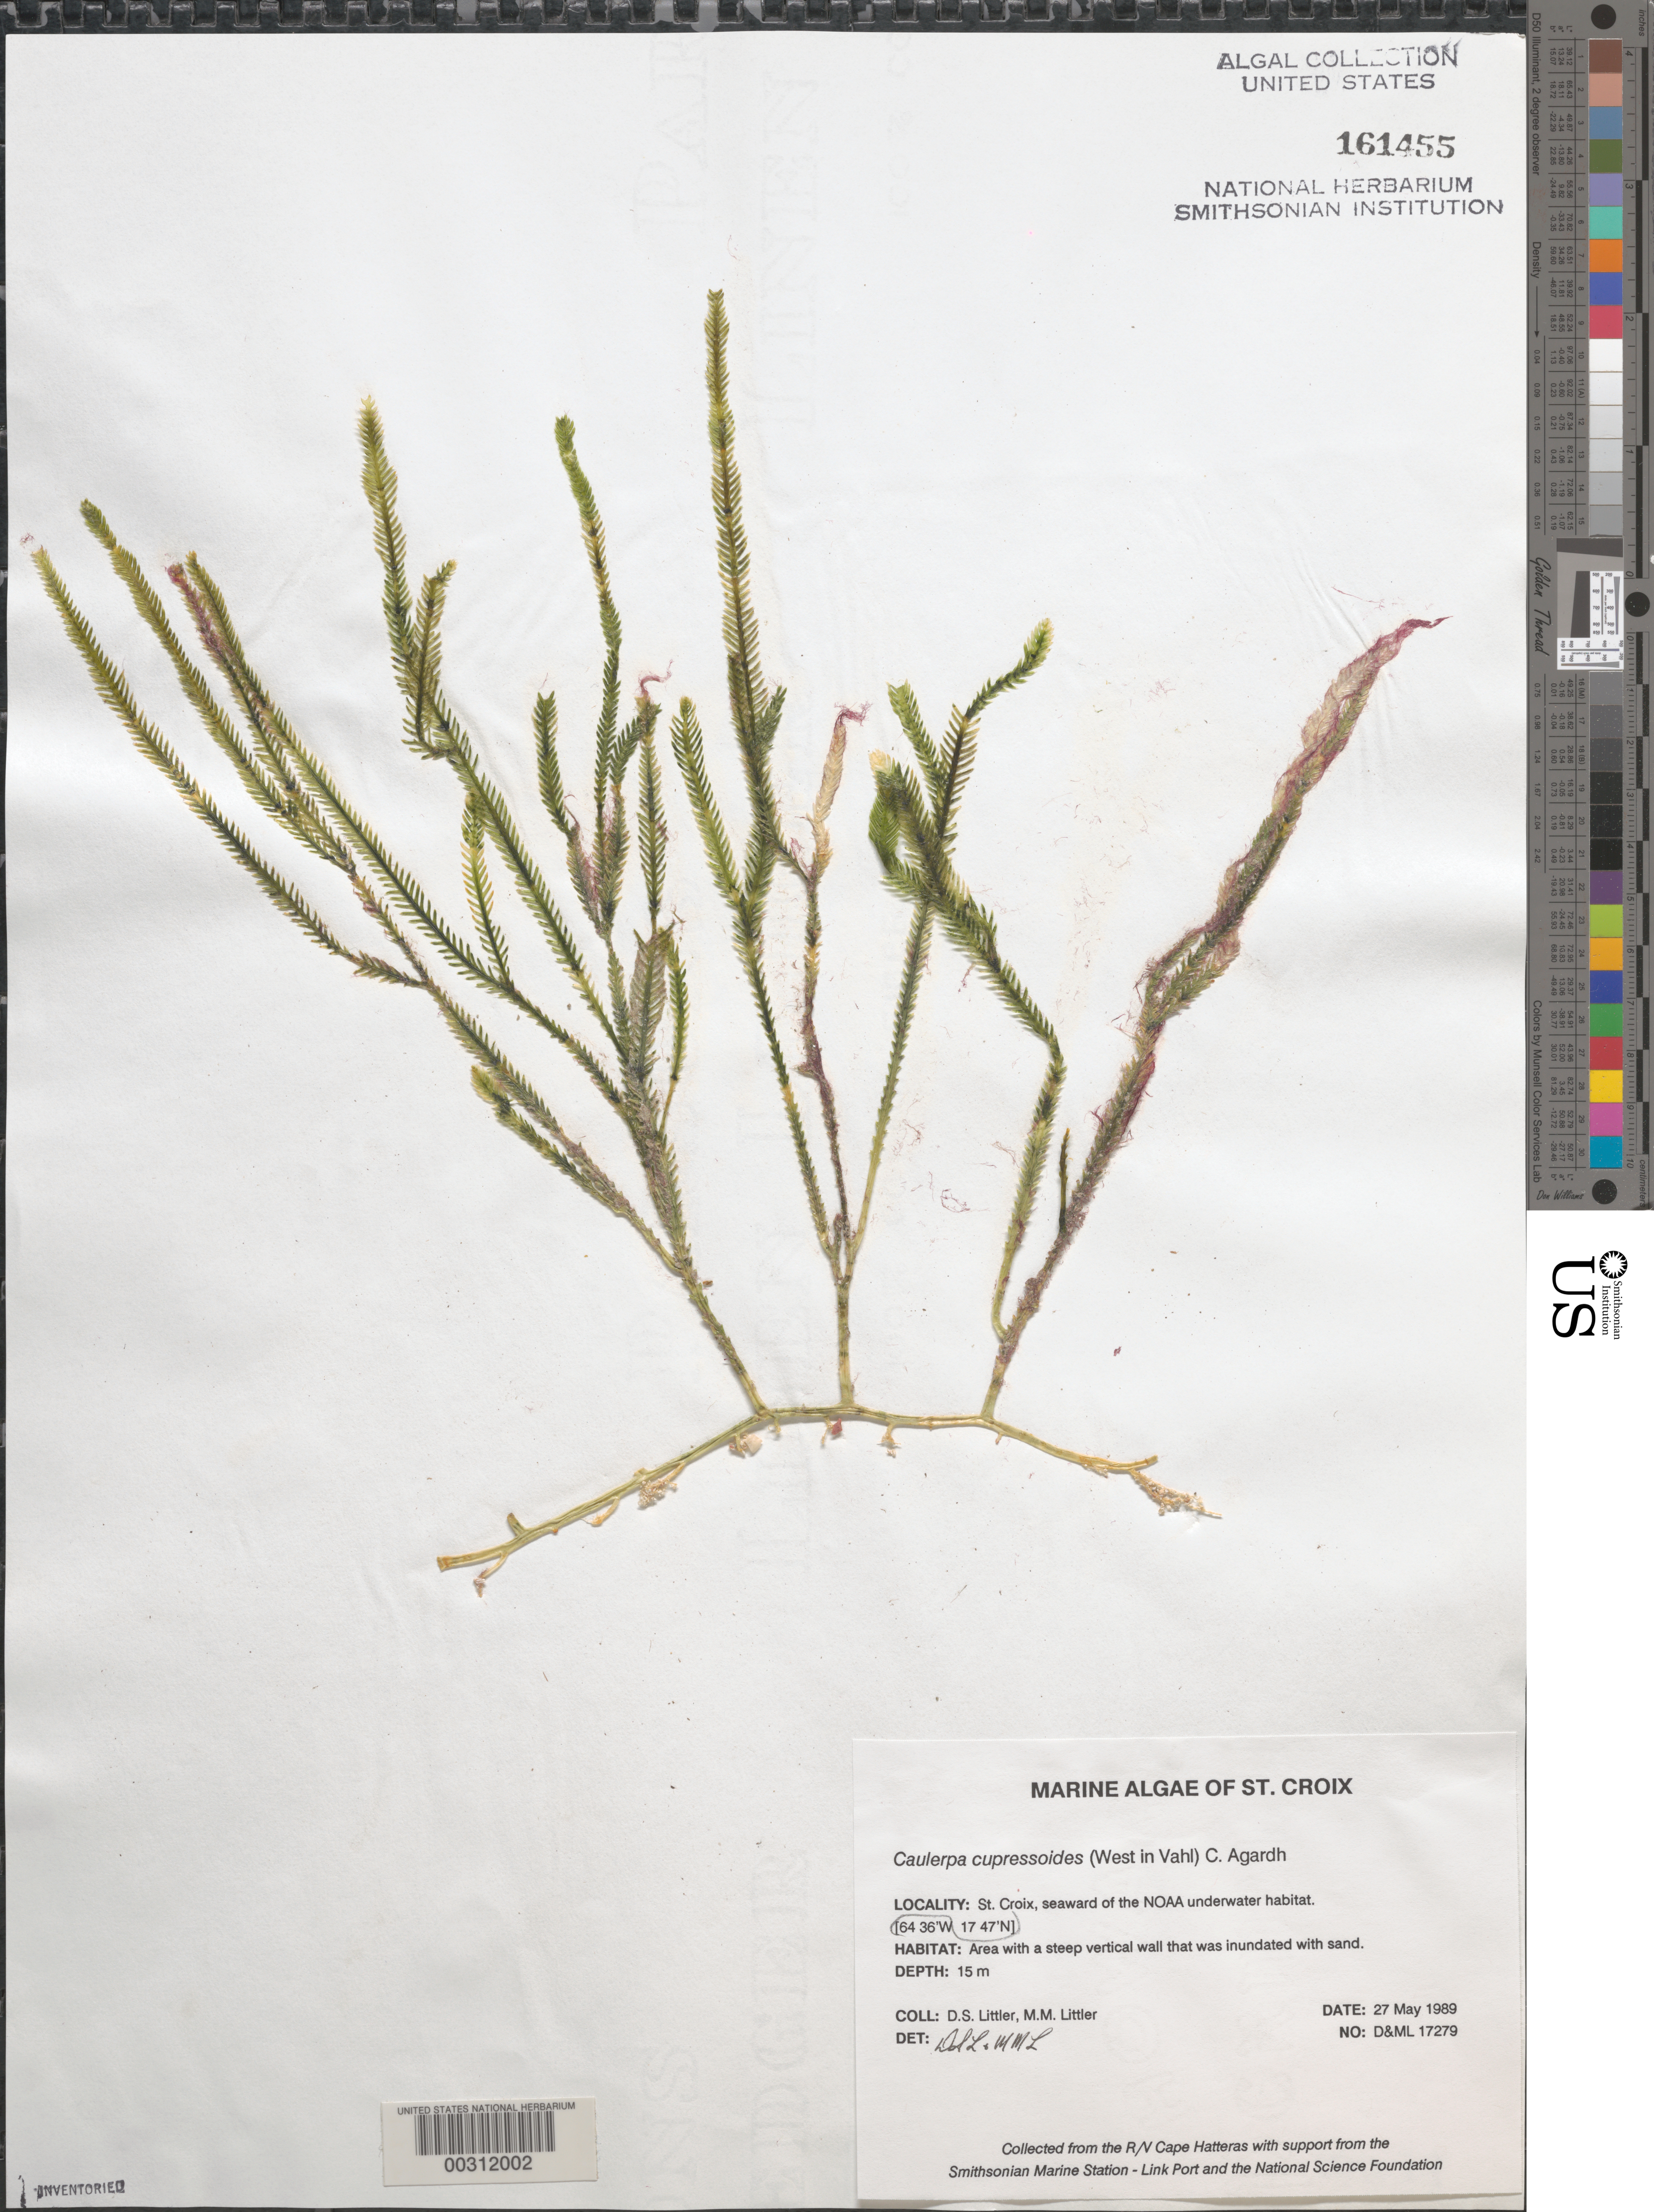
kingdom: Plantae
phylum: Chlorophyta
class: Ulvophyceae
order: Bryopsidales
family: Caulerpaceae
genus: Caulerpa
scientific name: Caulerpa cupressoides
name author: (Vahl) C. Agardh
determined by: Littler, D. S.; Littler, M. M.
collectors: D. S. Littler & M. M. Littler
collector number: D&ML 17279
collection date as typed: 27 May 1989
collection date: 1989-05-27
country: U.S. Virgin Islands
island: St. Croix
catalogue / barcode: US 161455